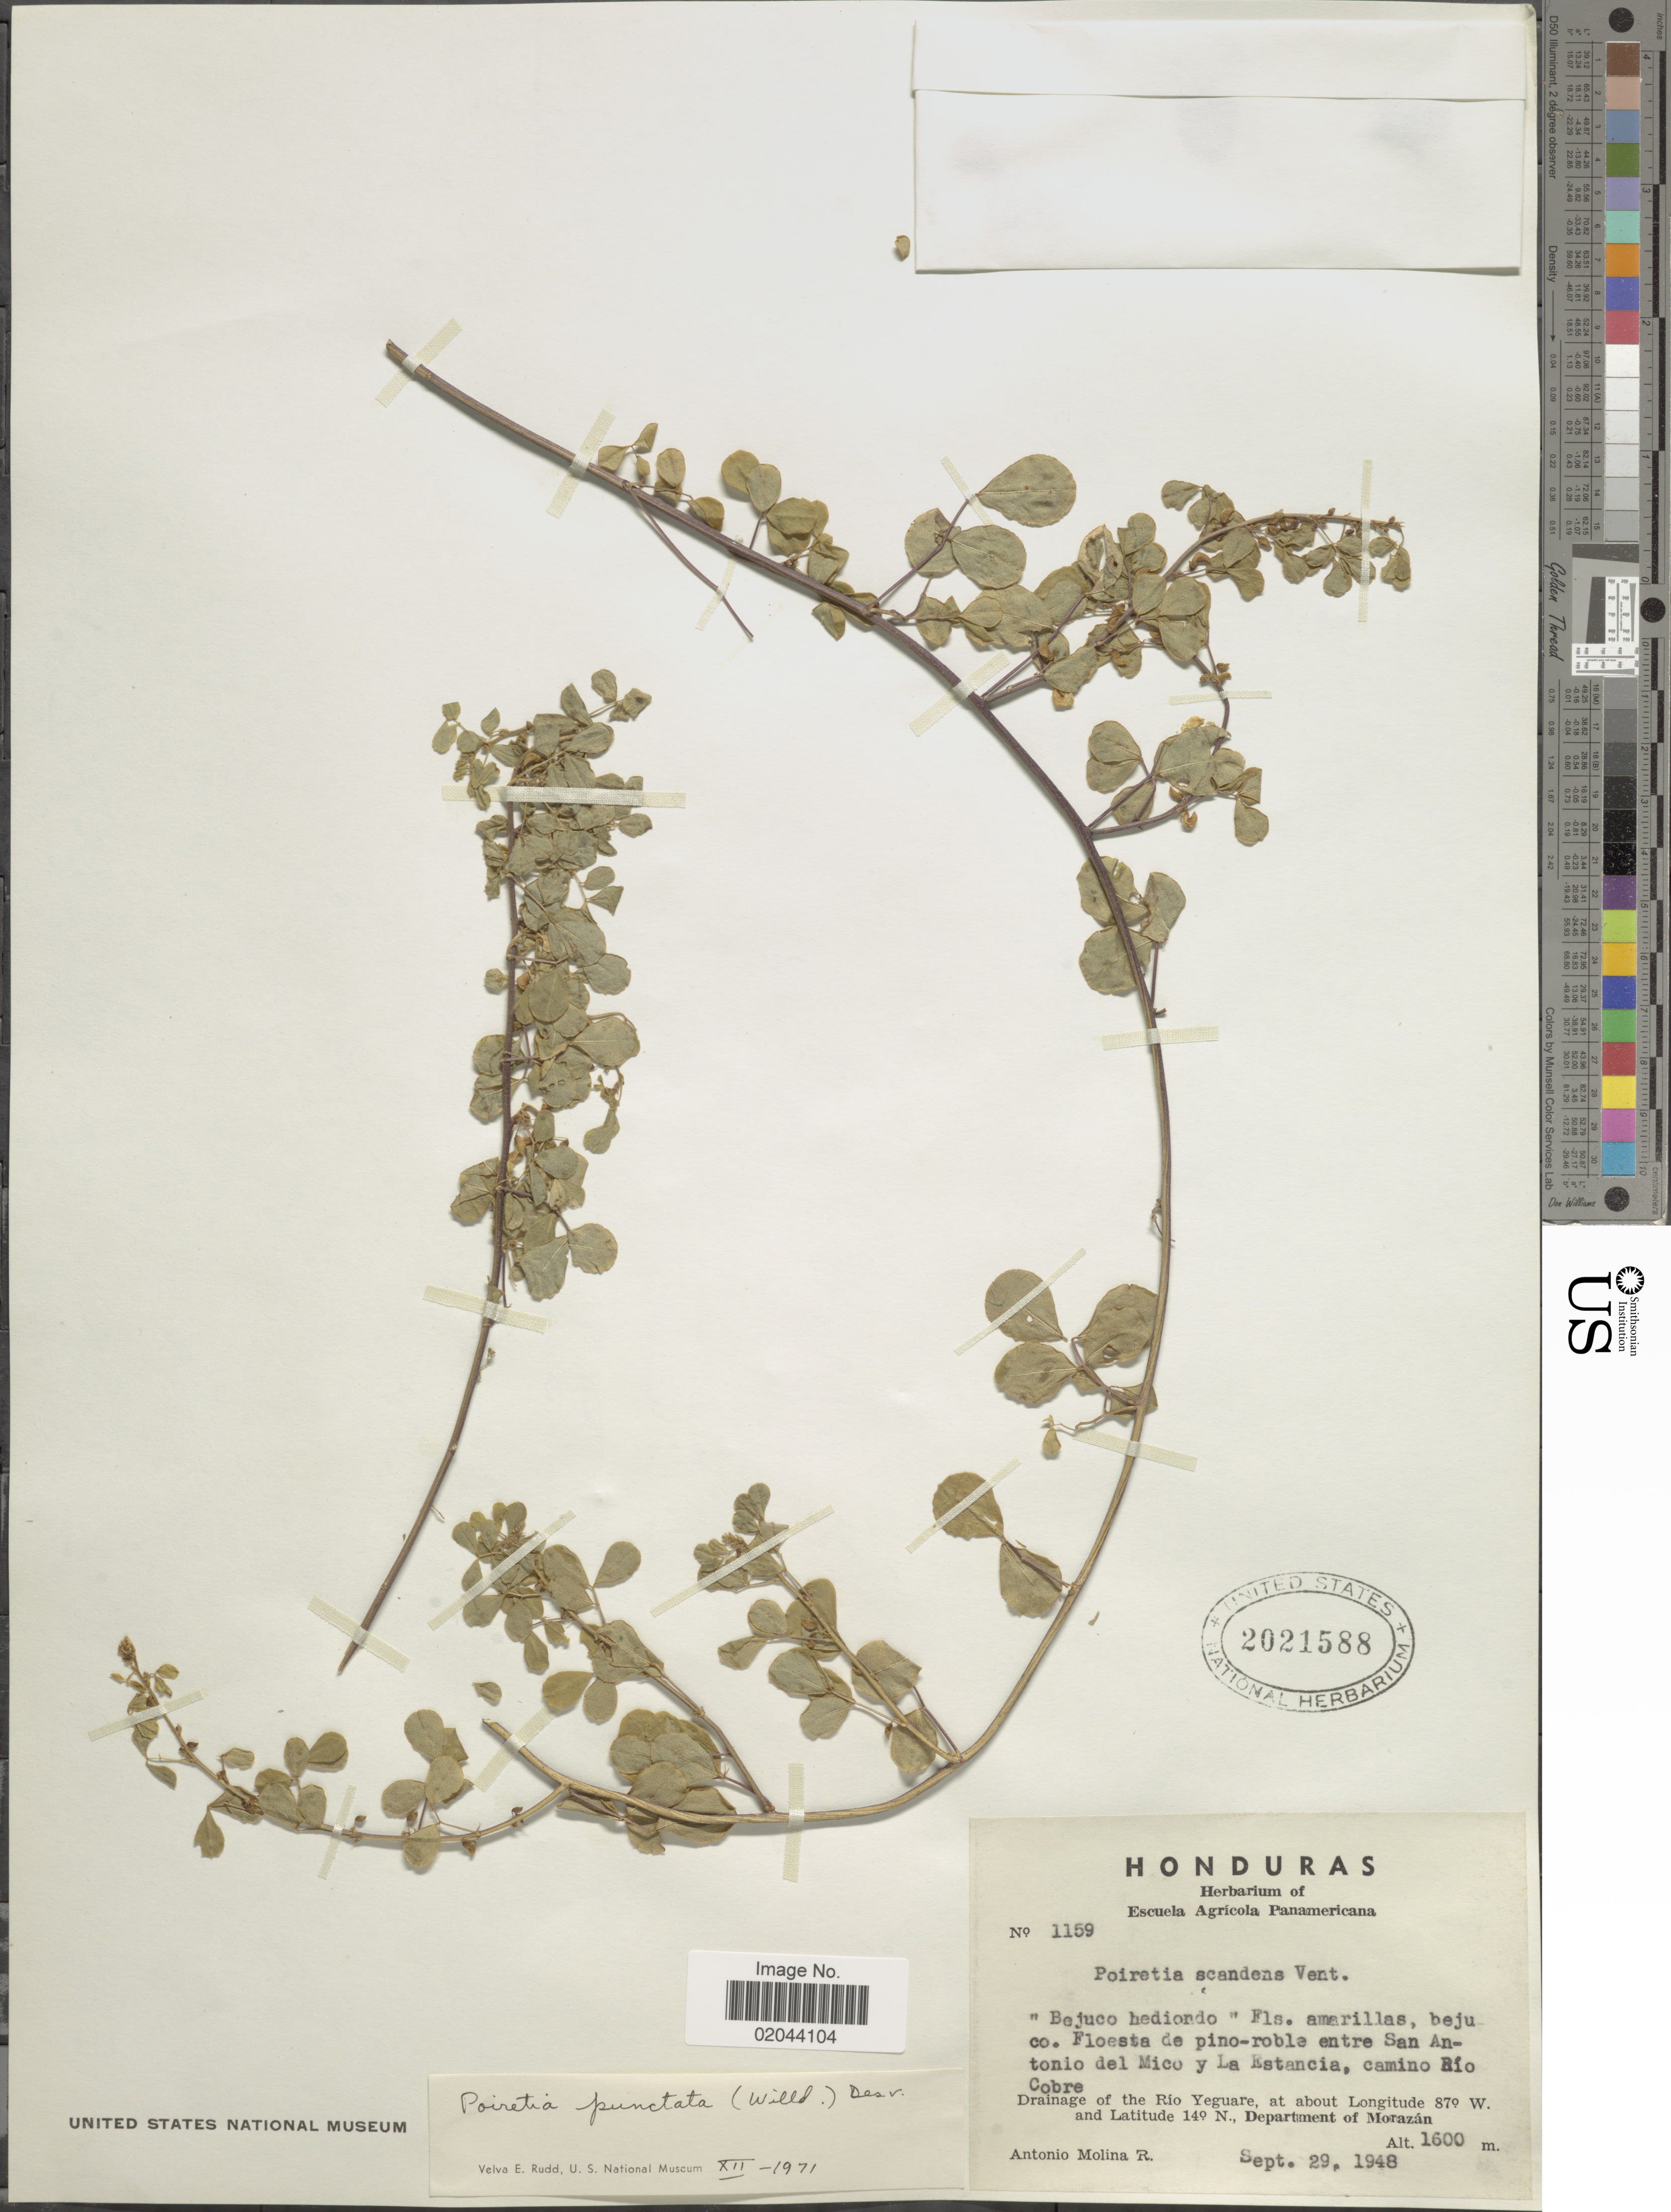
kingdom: Plantae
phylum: Tracheophyta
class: Magnoliopsida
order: Fabales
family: Fabaceae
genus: Poiretia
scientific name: Poiretia scandens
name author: Vent.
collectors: A. Molina R.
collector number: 1159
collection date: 1948-09-29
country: Honduras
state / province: Fco. Morazán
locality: Floesta de pino-roble entre San Antonio del Mico y La Estancia, camino Río Cobre, Drainage of the Río Yeguare, Department of Morazán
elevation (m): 1600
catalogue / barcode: US 2021588